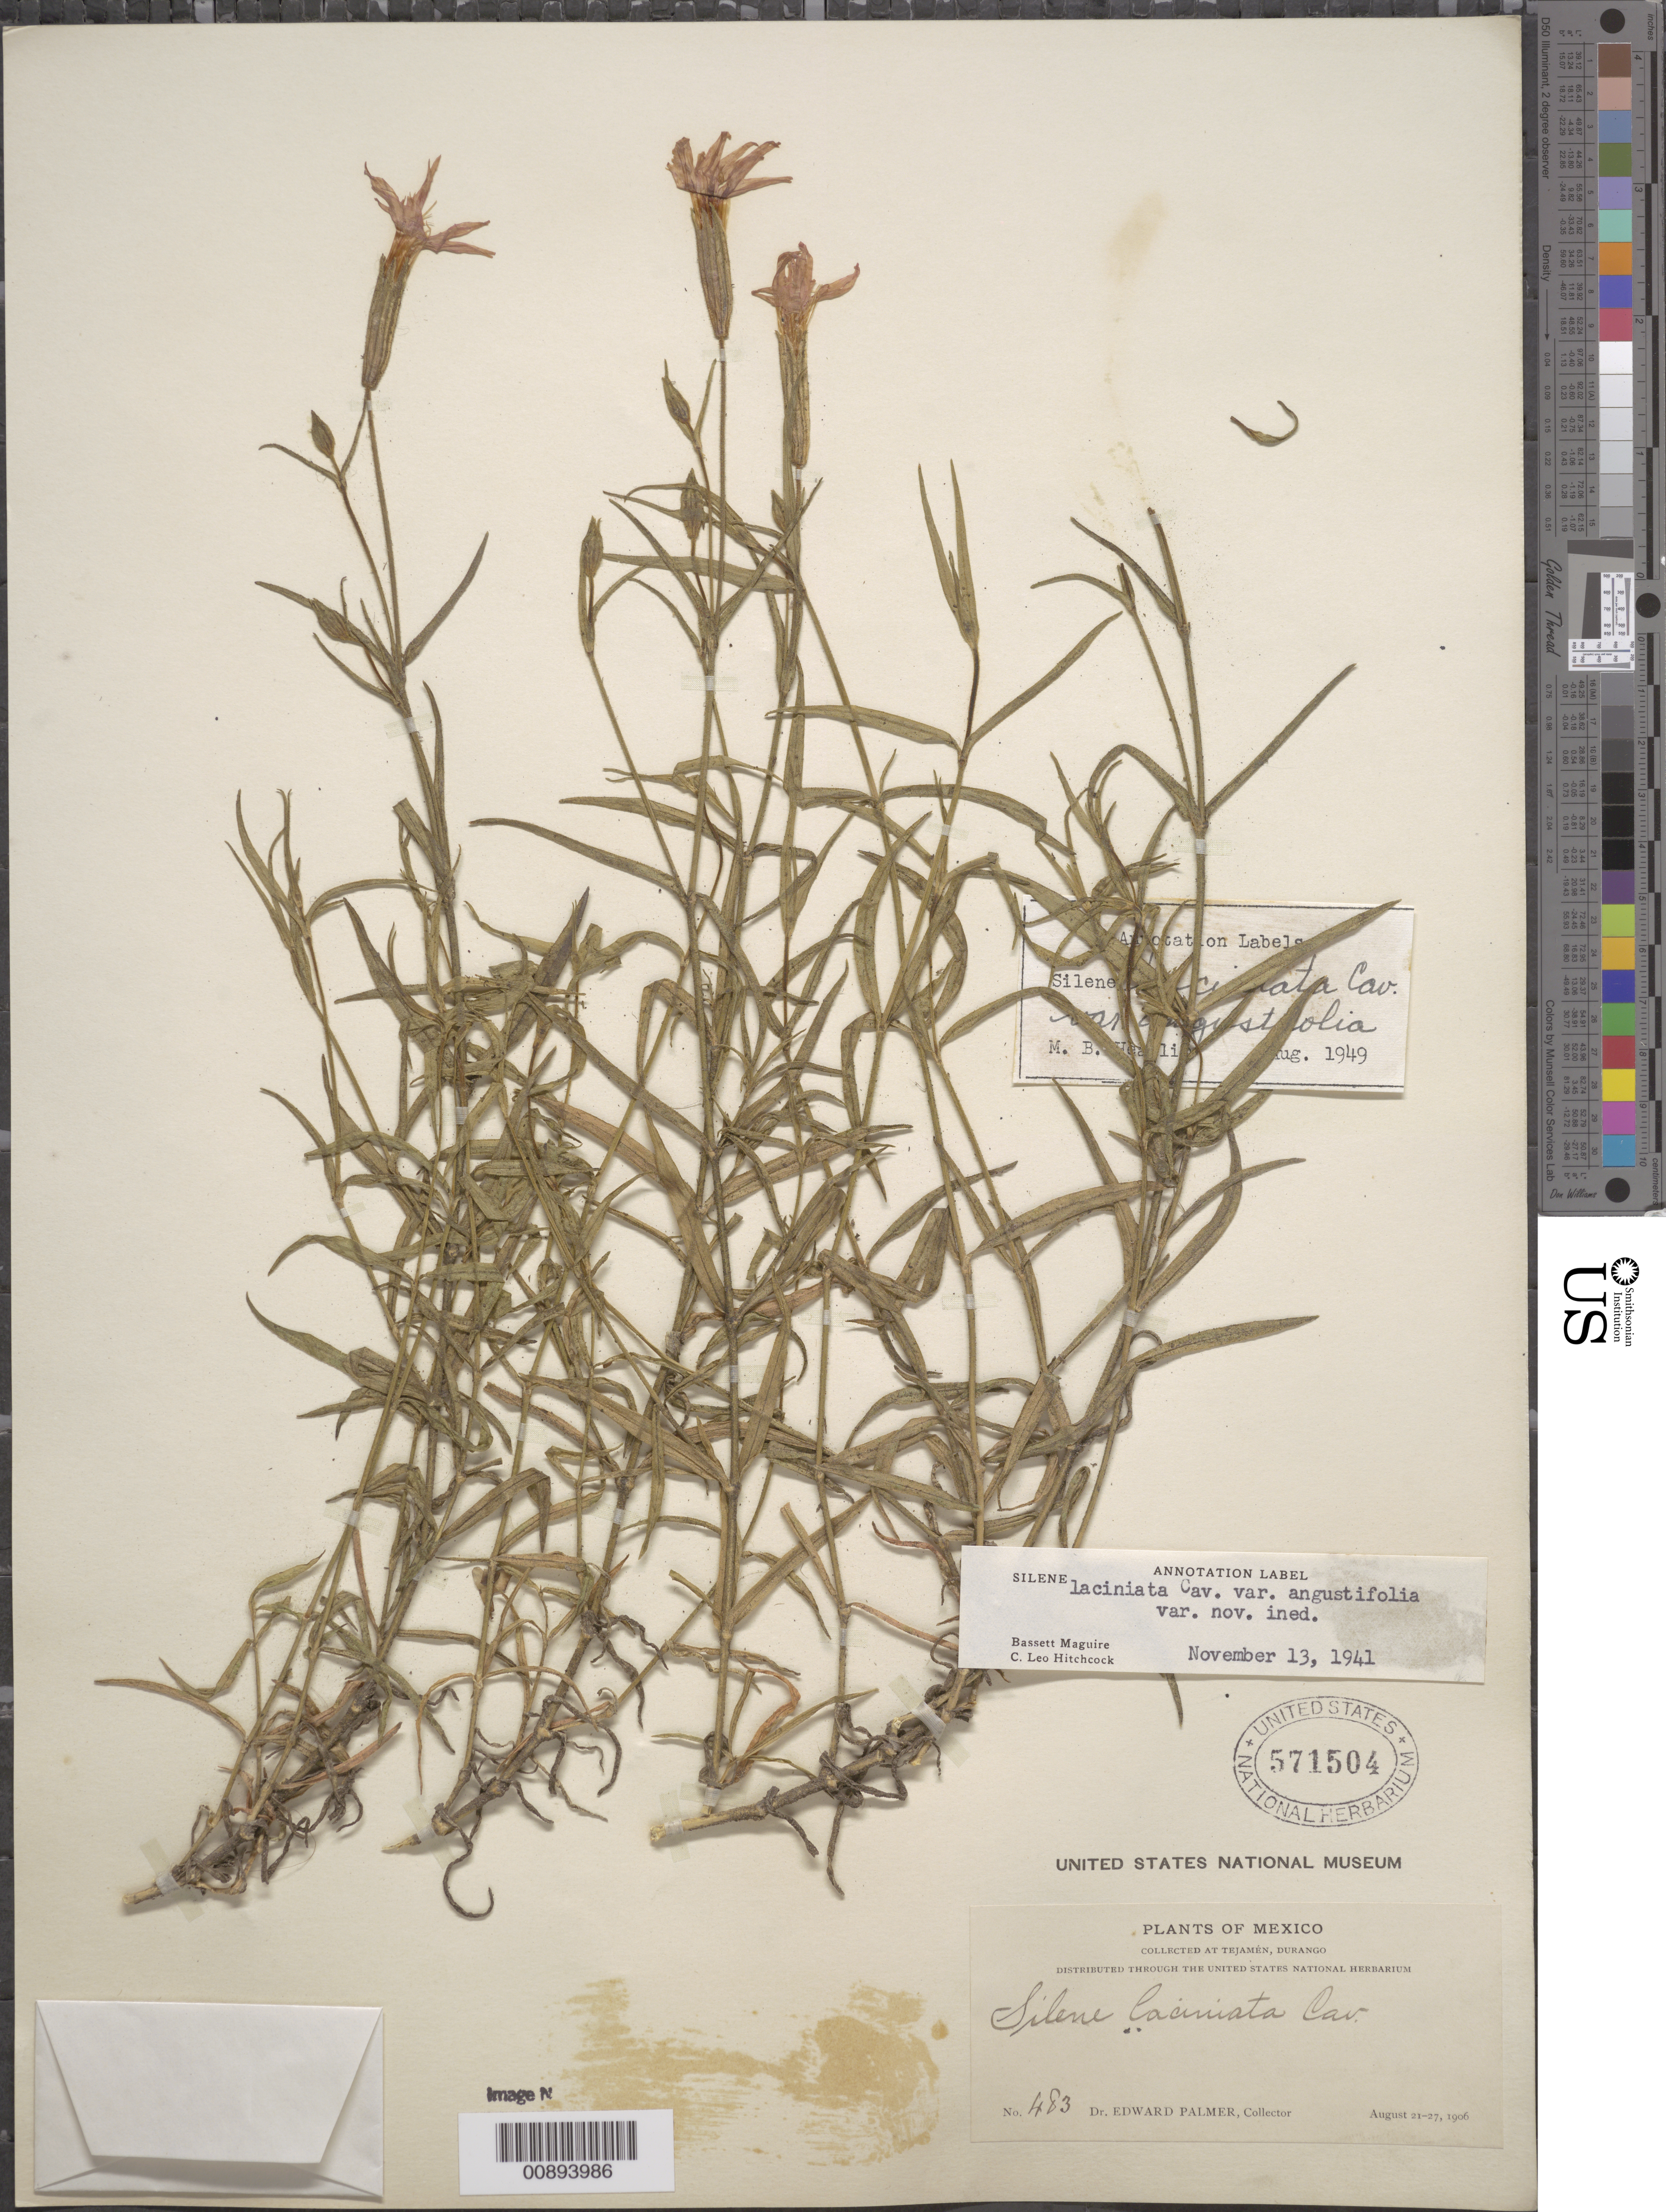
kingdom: Plantae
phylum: Tracheophyta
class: Magnoliopsida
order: Caryophyllales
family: Caryophyllaceae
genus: Silene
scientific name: Silene laciniata var. angustifolia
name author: C.L. Hitchc. & Maguire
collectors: E. Palmer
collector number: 483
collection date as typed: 21 Aug 1906 to 27 Aug 1906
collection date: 1906-08-21/1906-08-27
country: Mexico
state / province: Durango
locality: Tejamén, Durango.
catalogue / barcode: US 571504